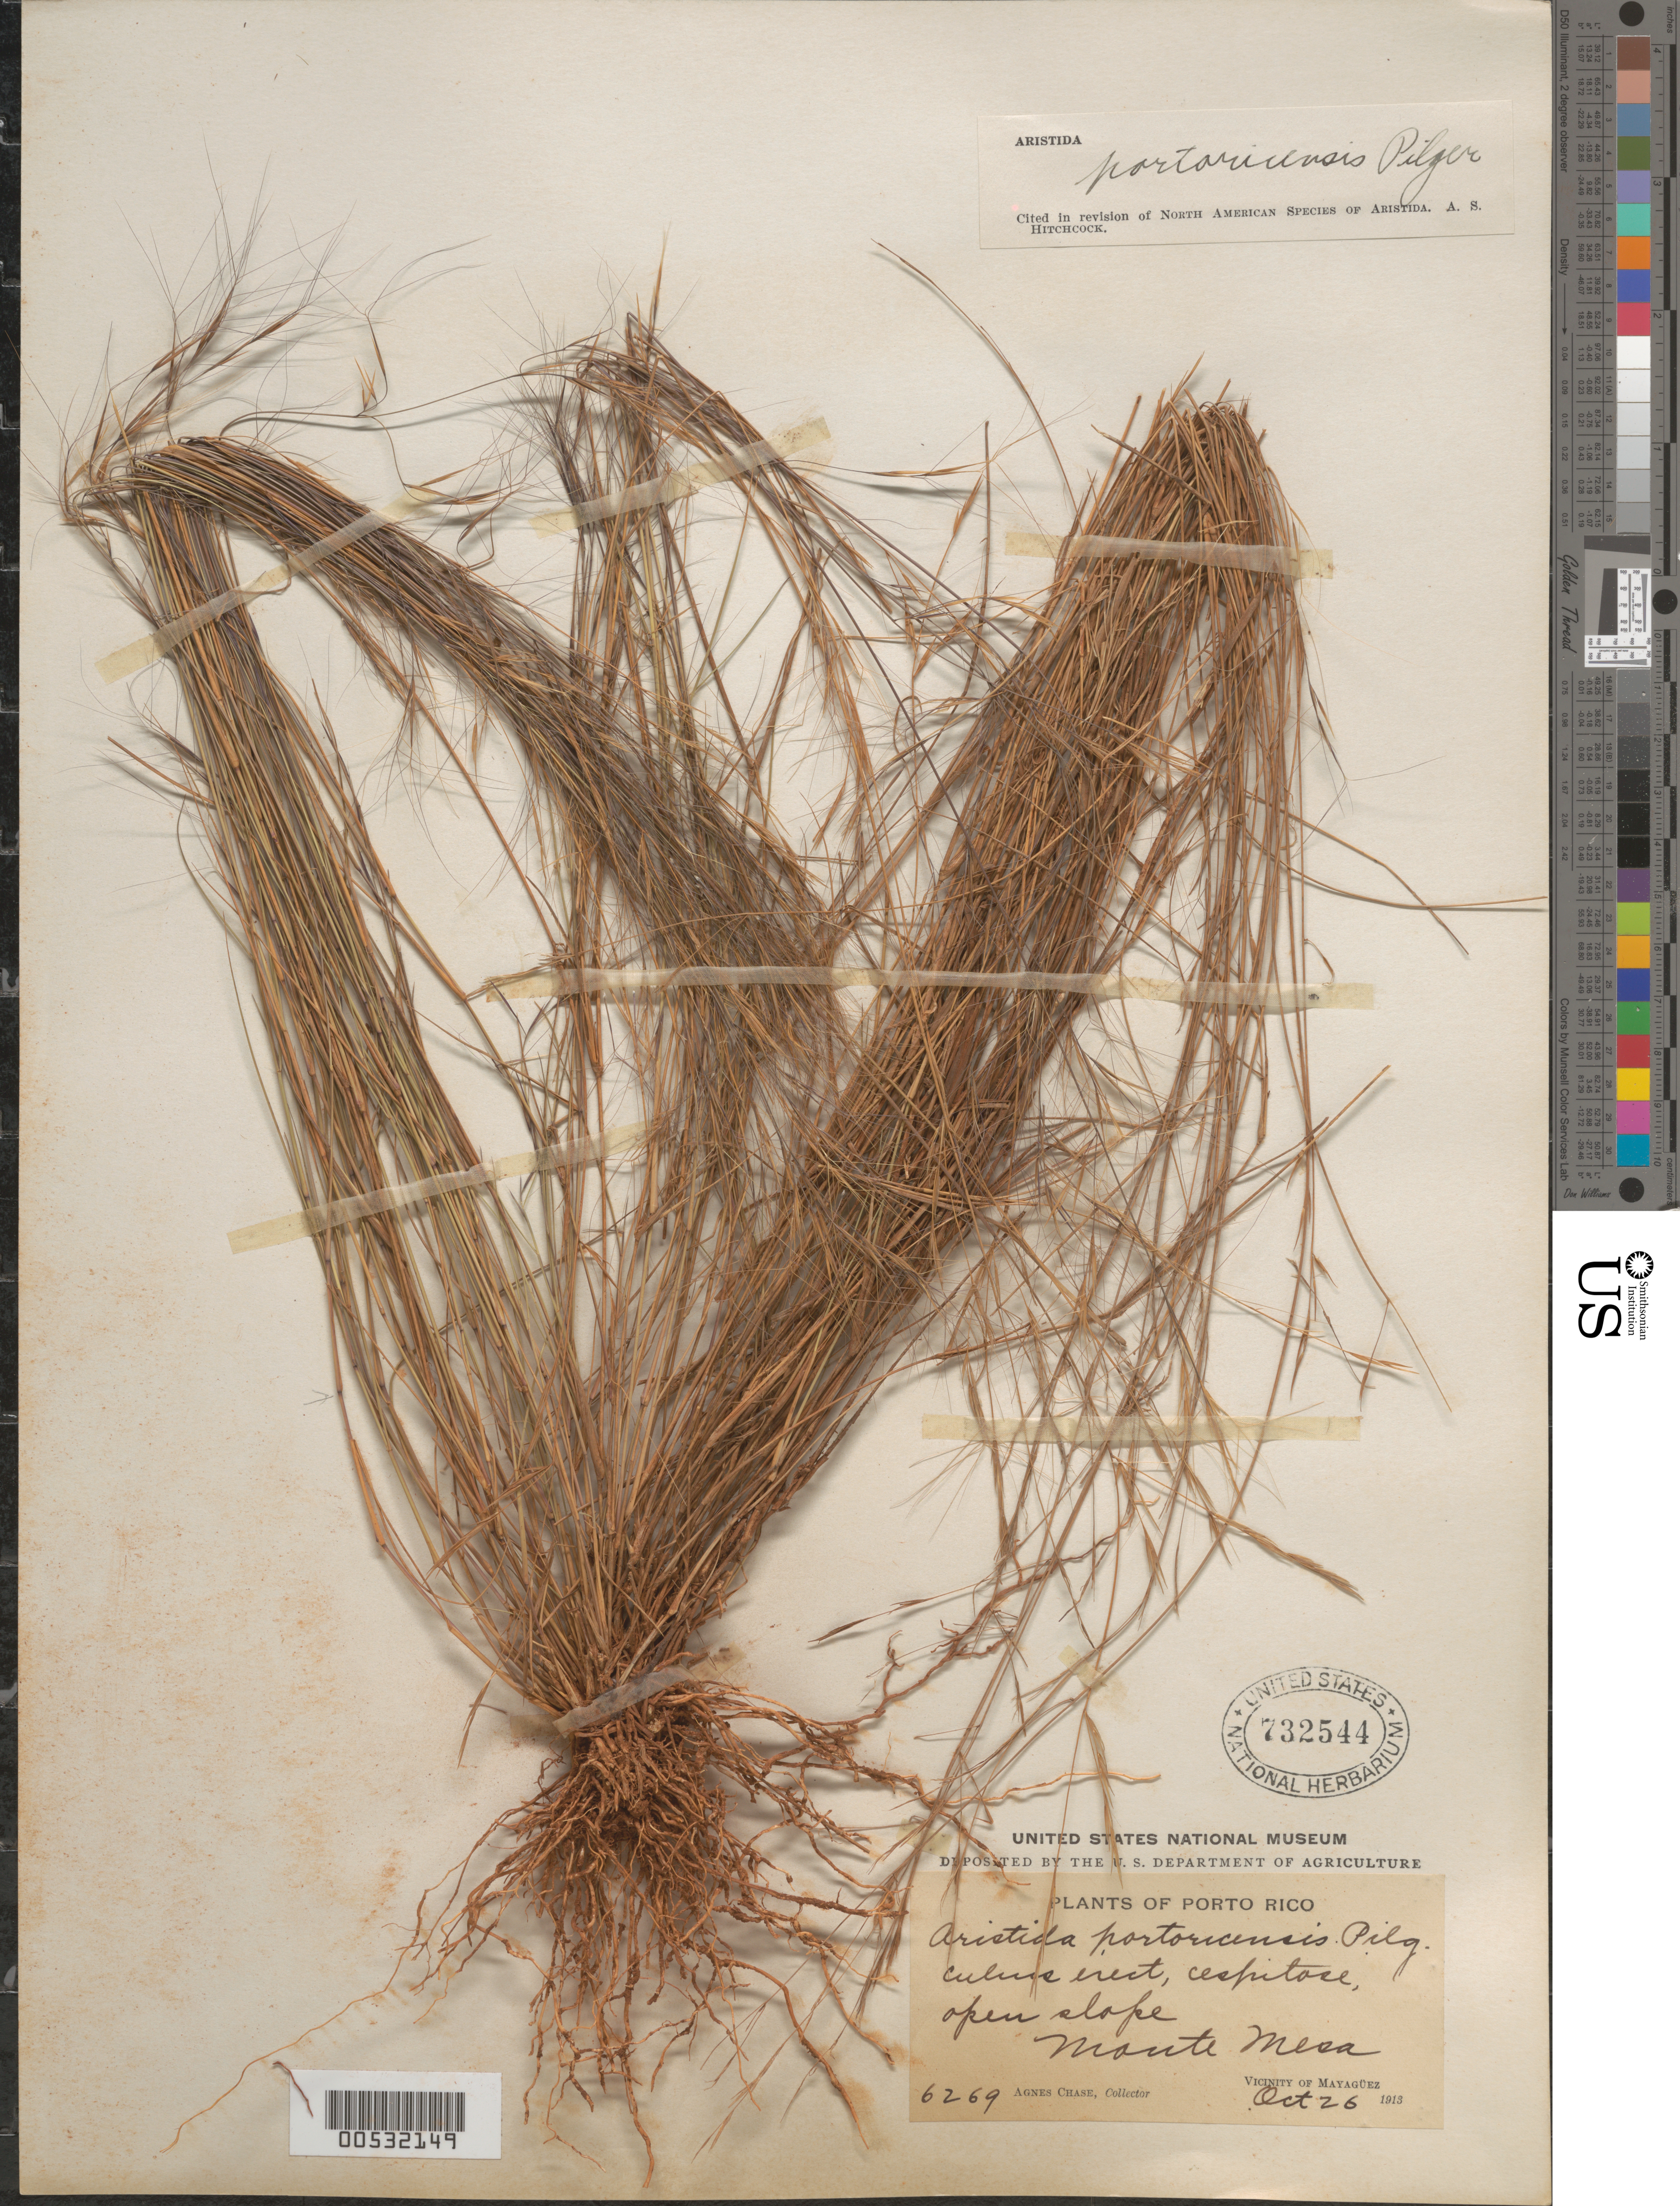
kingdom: Plantae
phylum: Tracheophyta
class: Liliopsida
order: Poales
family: Poaceae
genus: Aristida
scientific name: Aristida portoricensis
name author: Pilg. in Urb.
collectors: A. Chase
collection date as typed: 26 Oct 1913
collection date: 1913-10-26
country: Puerto Rico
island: Greater Antilles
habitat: Open slope.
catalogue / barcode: US 732544